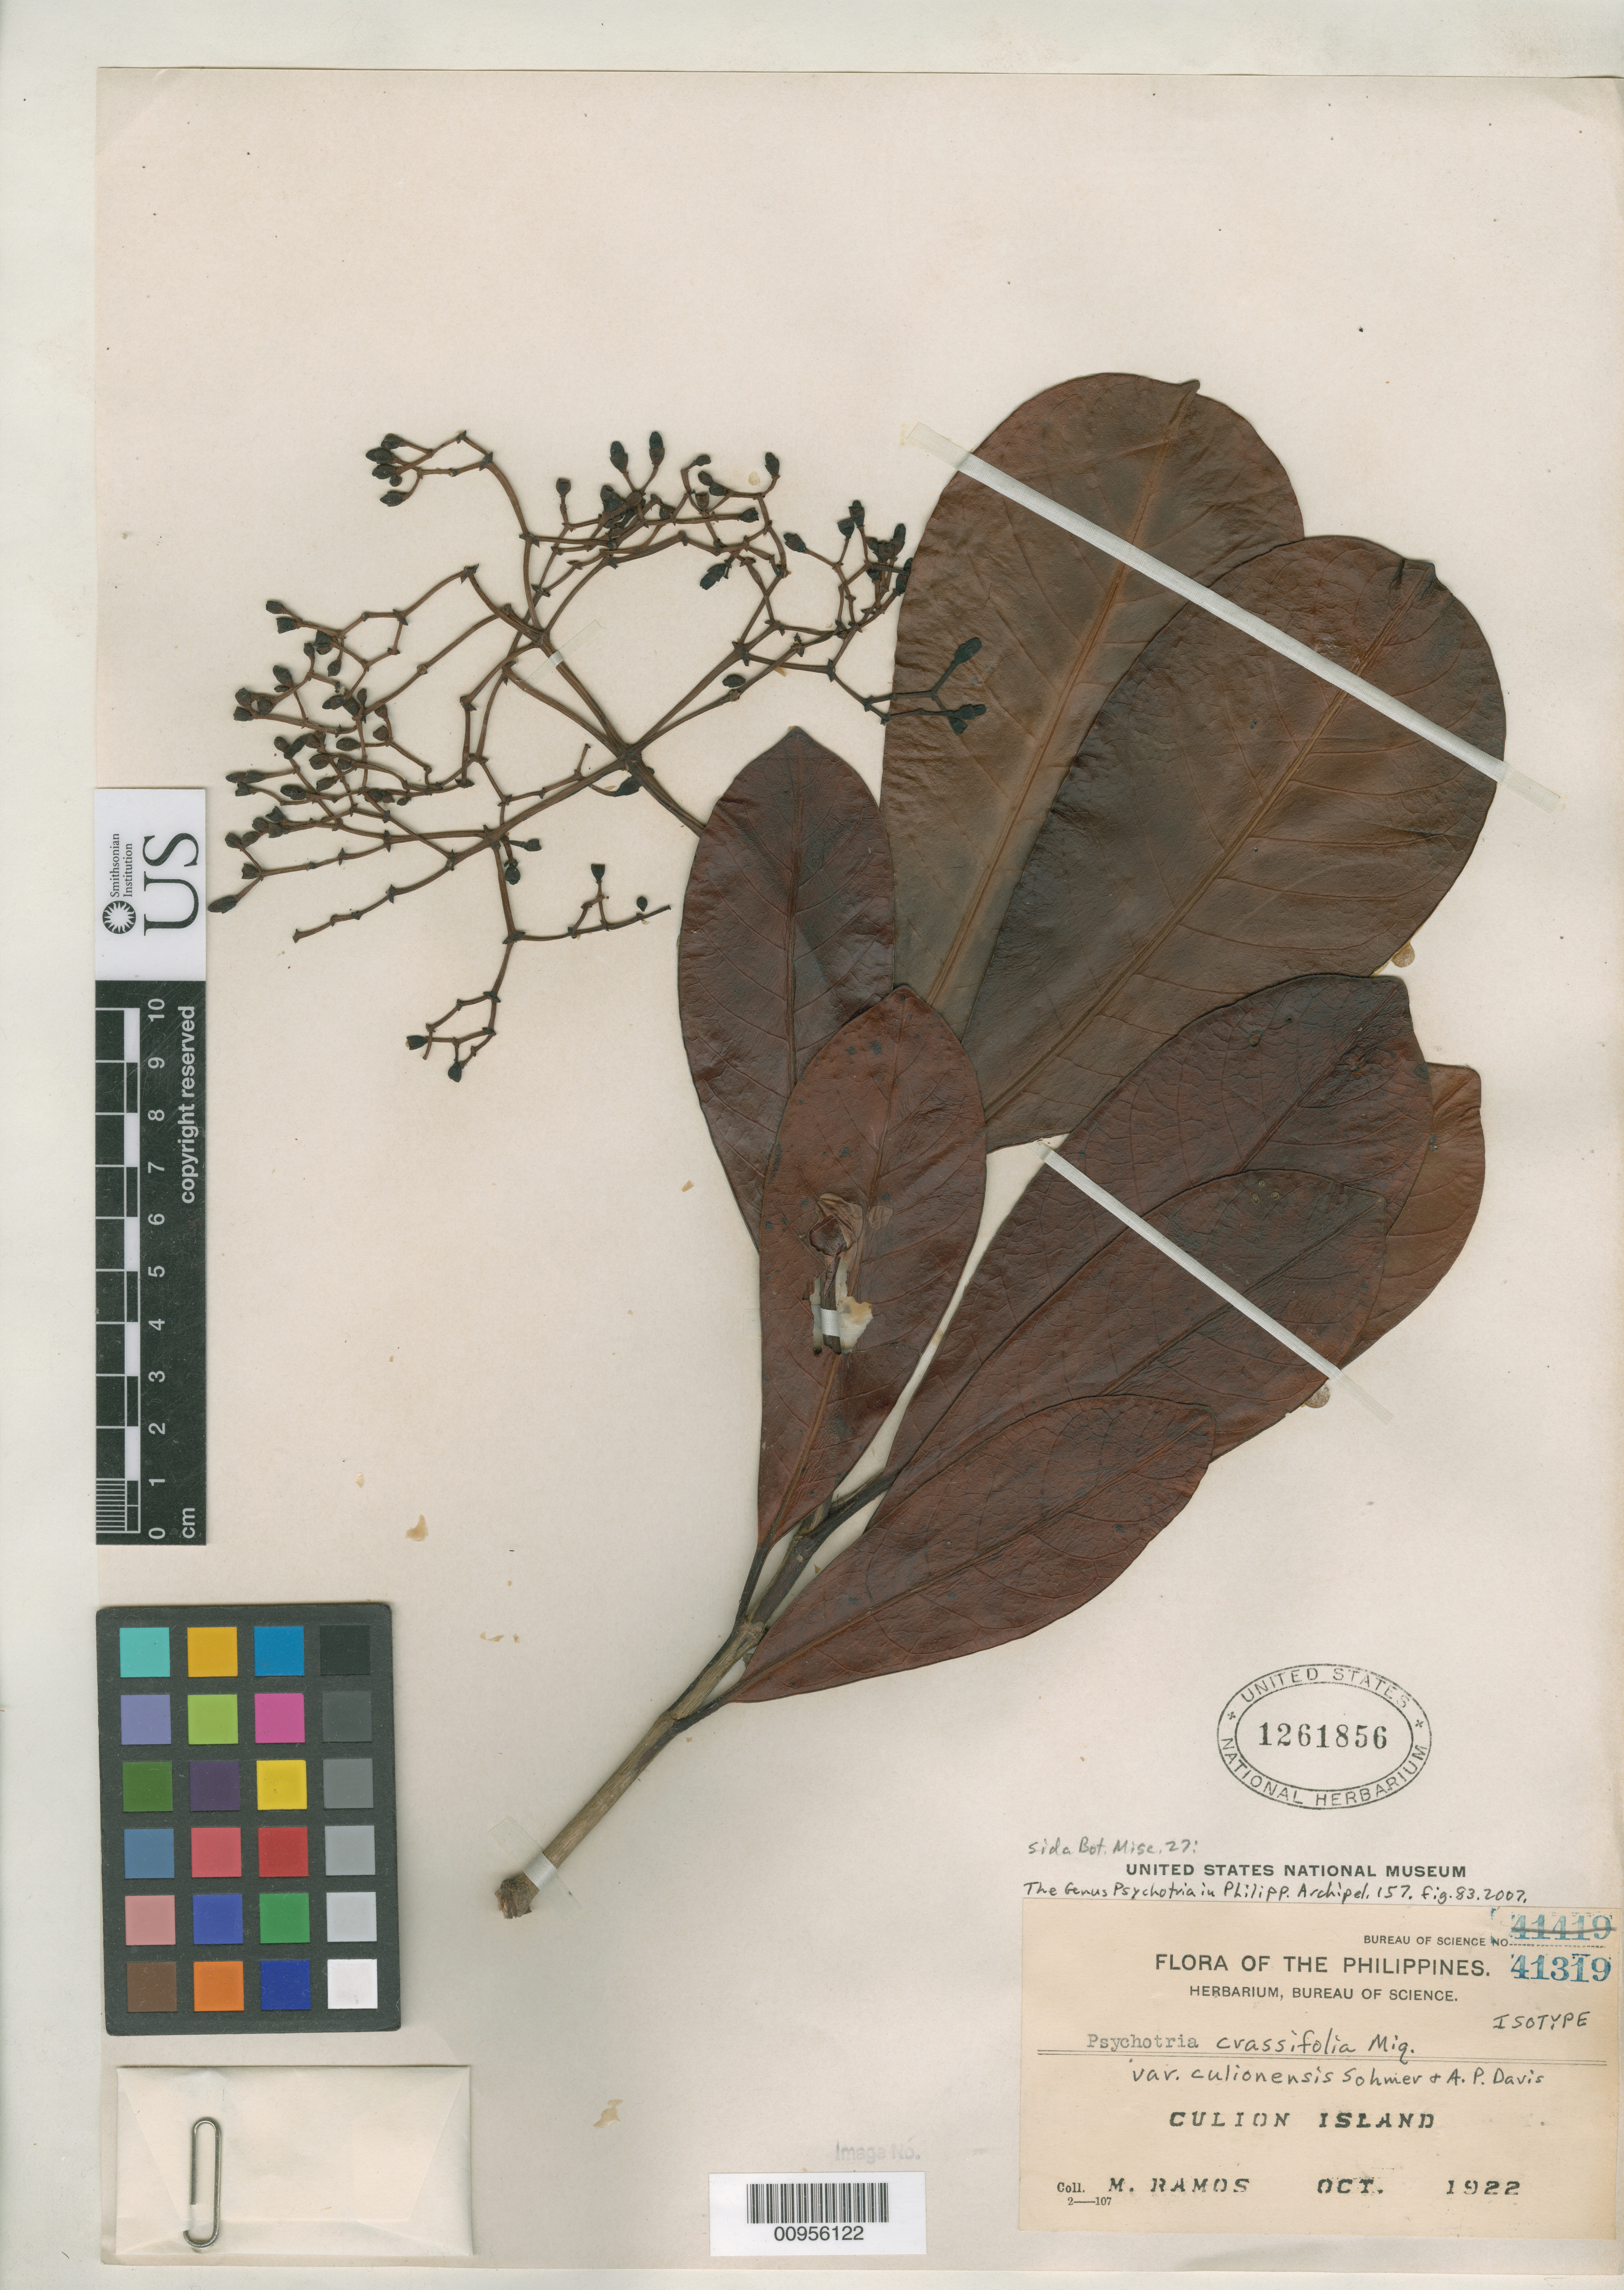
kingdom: Plantae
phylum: Tracheophyta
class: Magnoliopsida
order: Gentianales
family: Rubiaceae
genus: Psychotria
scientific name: Psychotria crassifolia var. culionensis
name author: Sohmer & A.P. Davis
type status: Isotype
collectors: M. Ramos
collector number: Bur. Sci. 41319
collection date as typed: Oct 1922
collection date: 1922-10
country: Philippines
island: Culion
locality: Culion Island.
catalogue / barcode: US 1261856